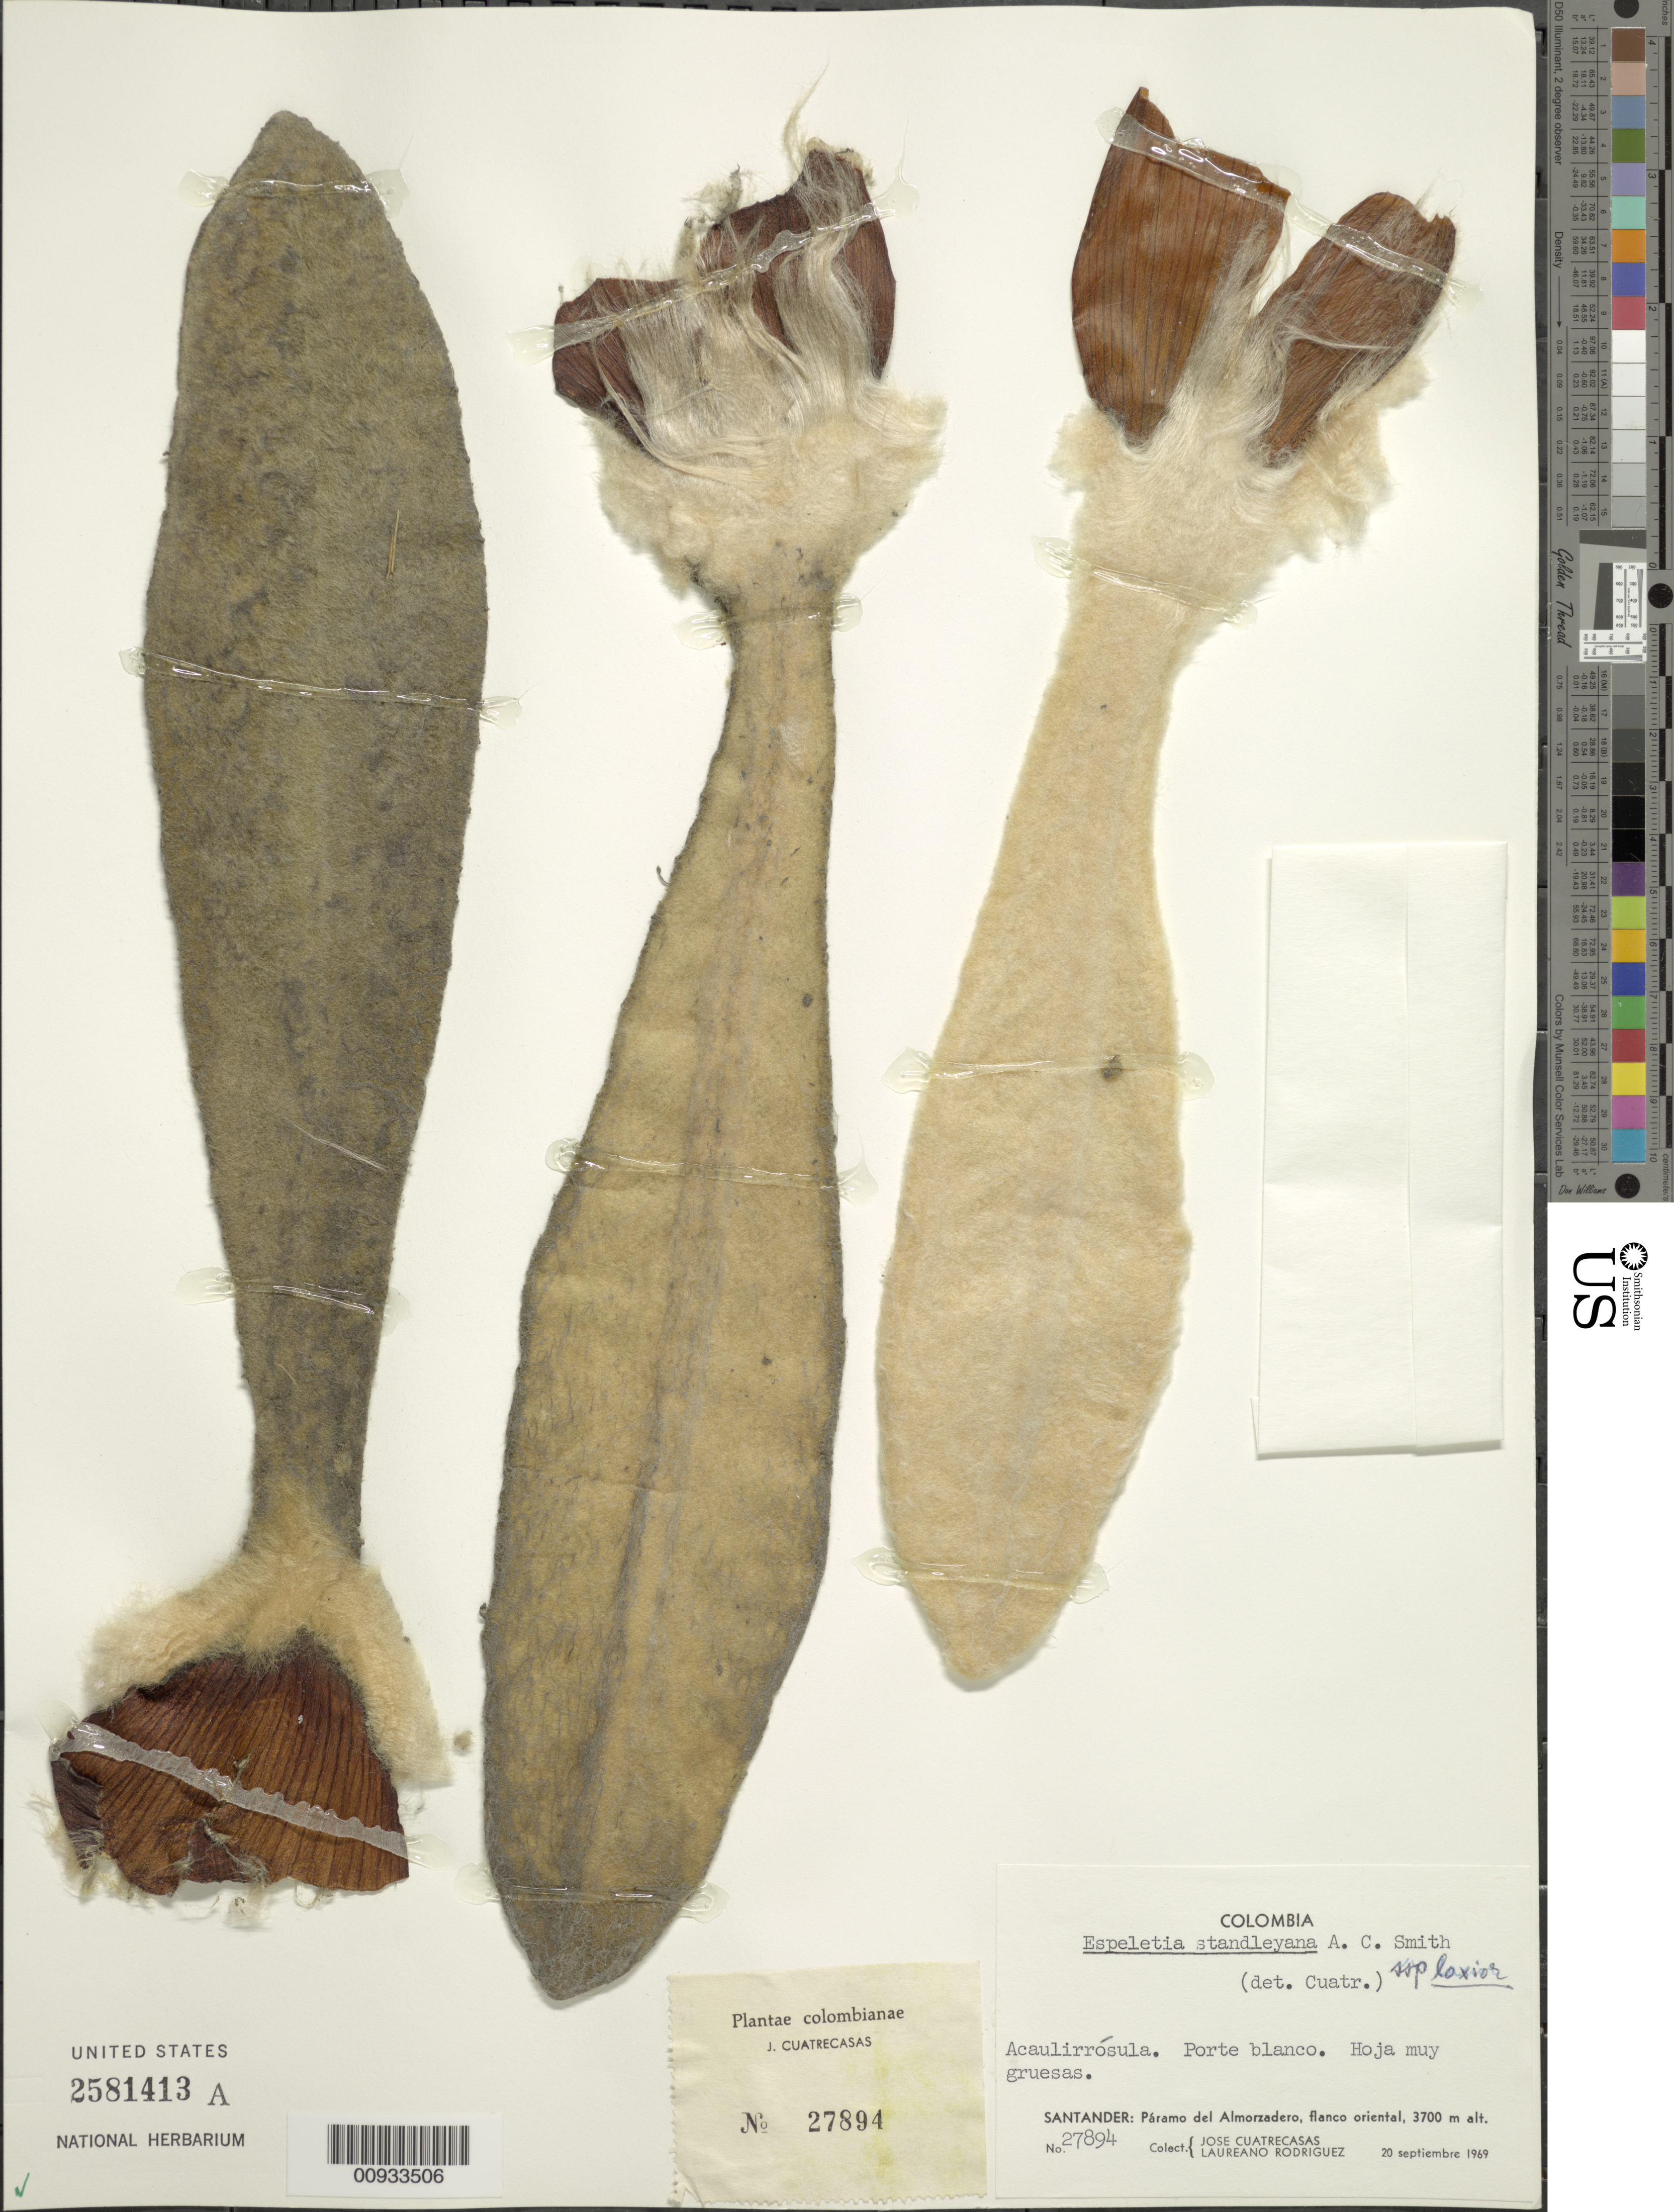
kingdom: Plantae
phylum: Tracheophyta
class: Magnoliopsida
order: Asterales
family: Asteraceae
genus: Espeletia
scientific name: Espeletia standleyana var. laxior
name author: Cuatrec.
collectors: J. Cuatrecasas & L. Rodriguez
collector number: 27894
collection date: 1969-09-20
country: Colombia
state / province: Santander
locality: Paramo de Almorzadero, flanco oriental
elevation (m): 3700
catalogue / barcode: US 2581413A